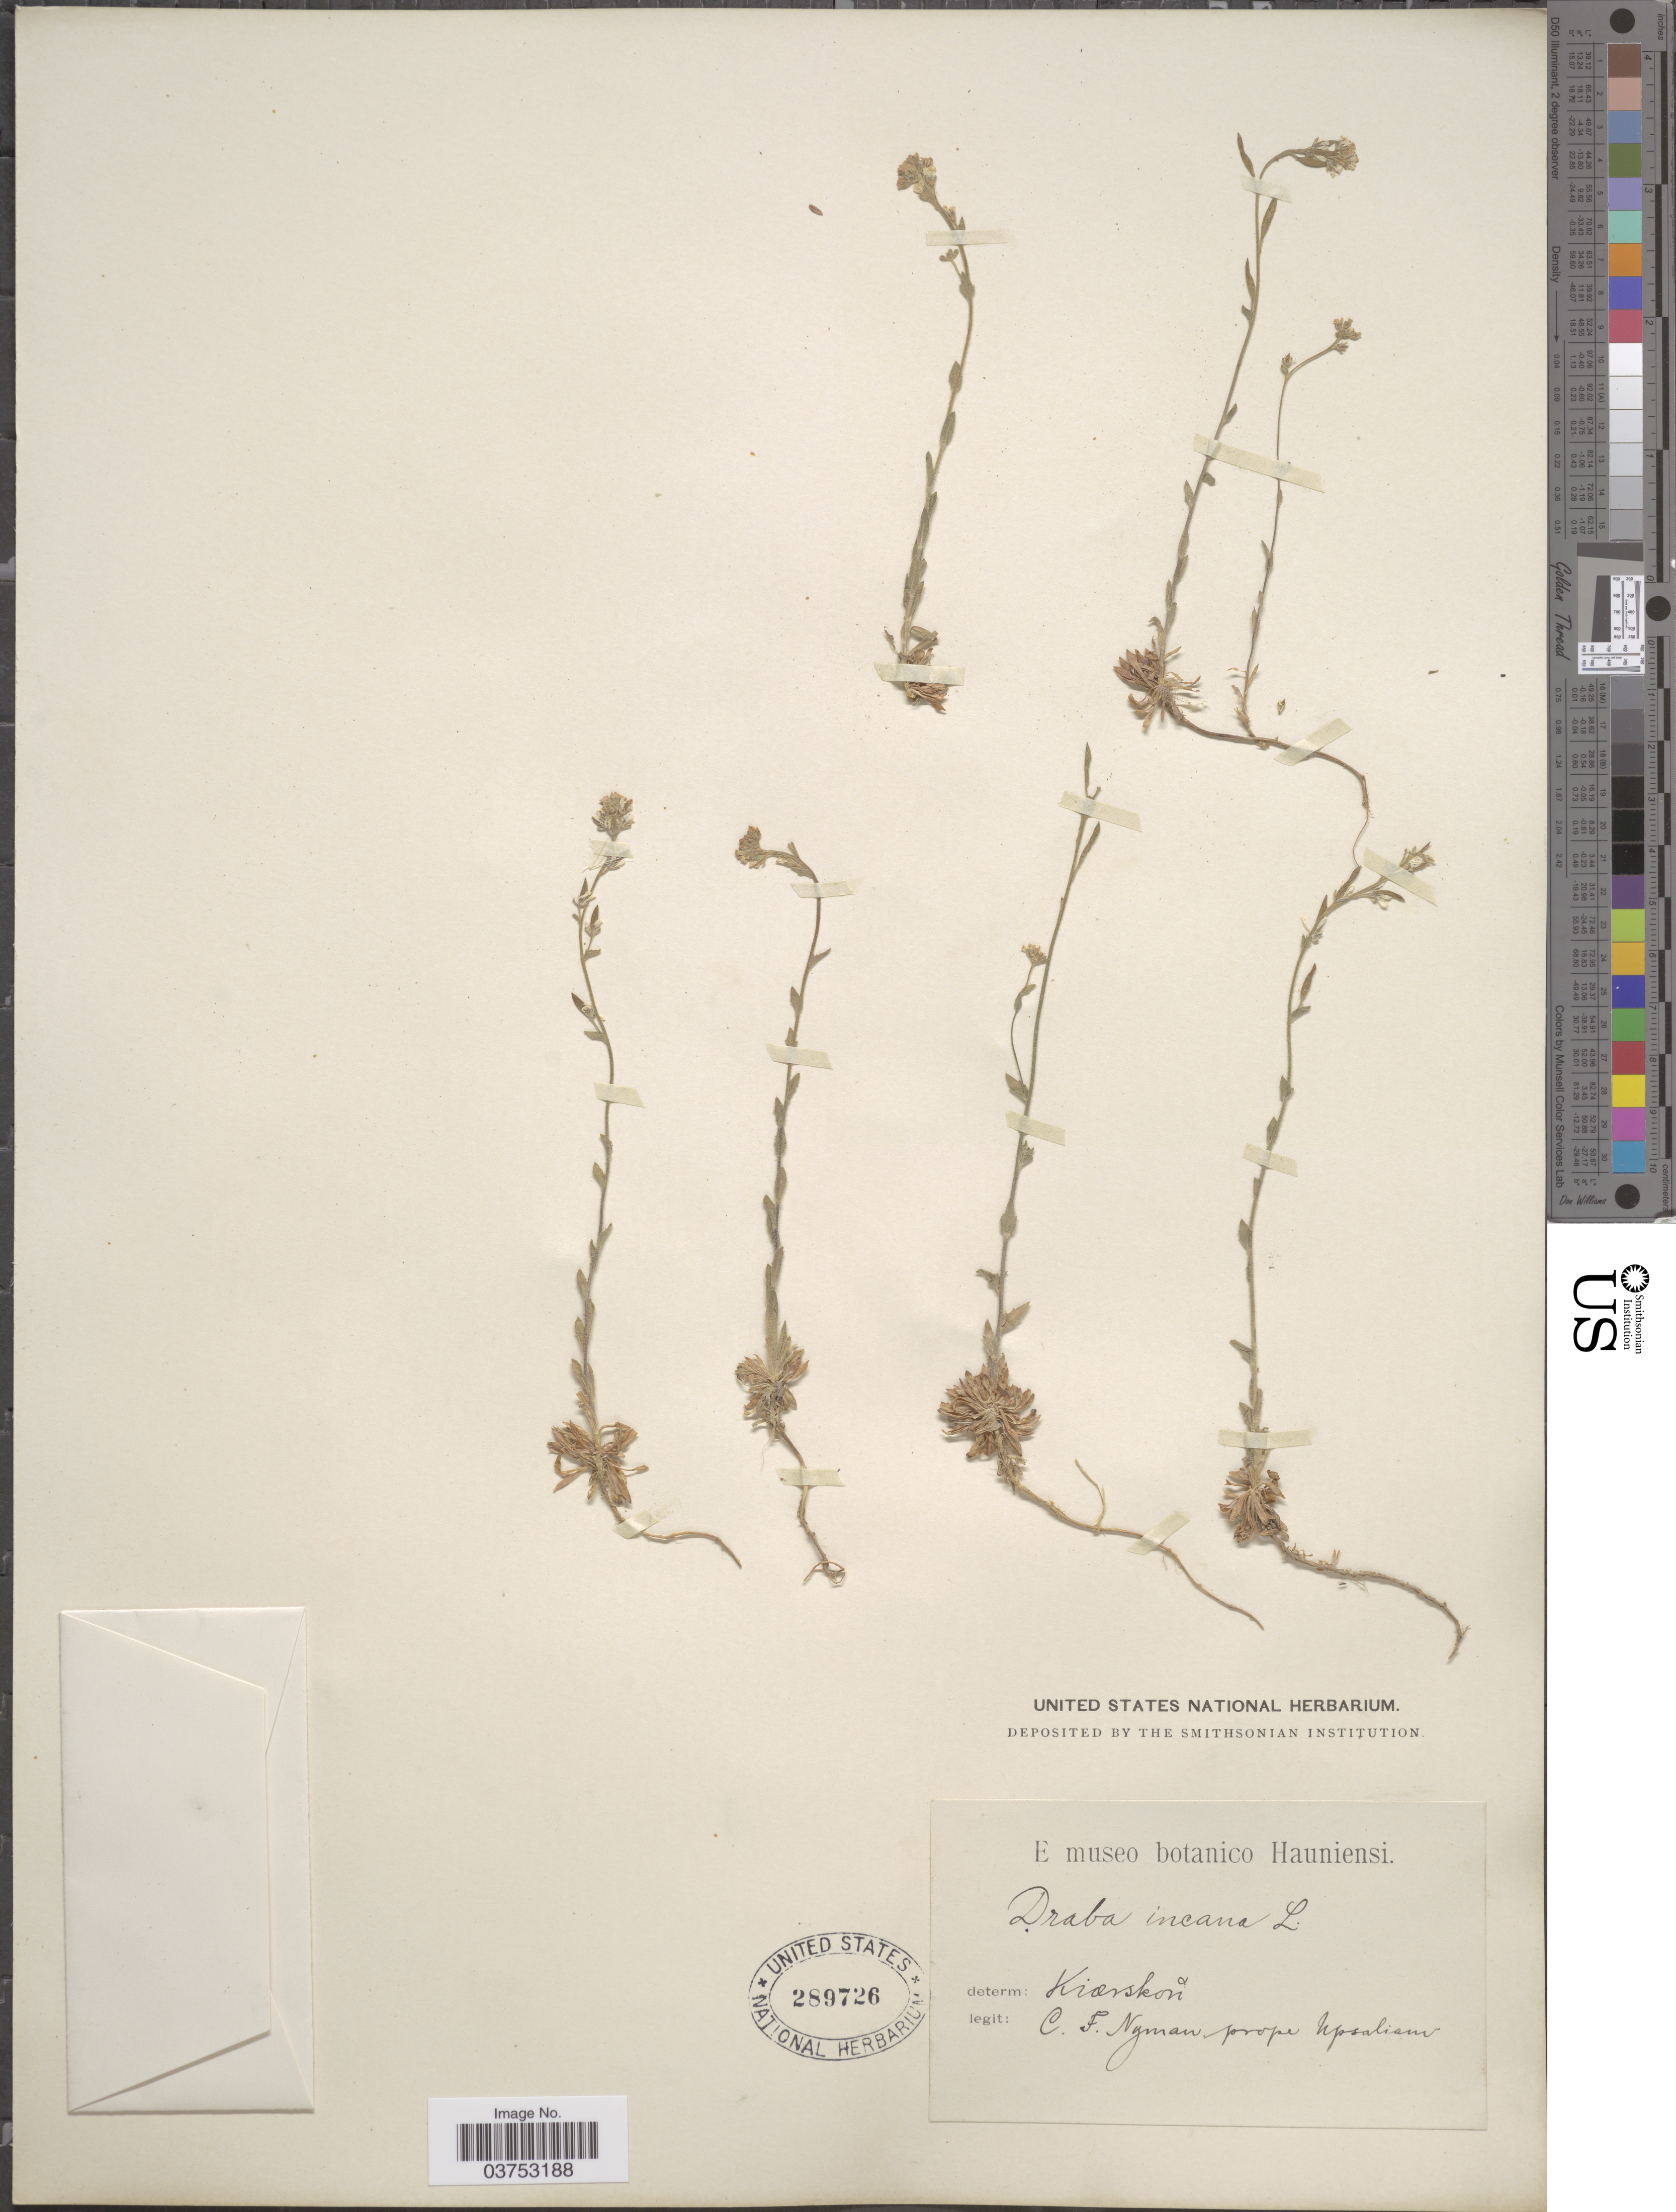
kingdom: Plantae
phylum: Tracheophyta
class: Magnoliopsida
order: Brassicales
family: Brassicaceae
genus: Draba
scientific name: Draba incana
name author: L.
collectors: C. F. Nyman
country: Sweden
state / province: Uppsala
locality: Prope Upsaliam.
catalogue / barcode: US 289726